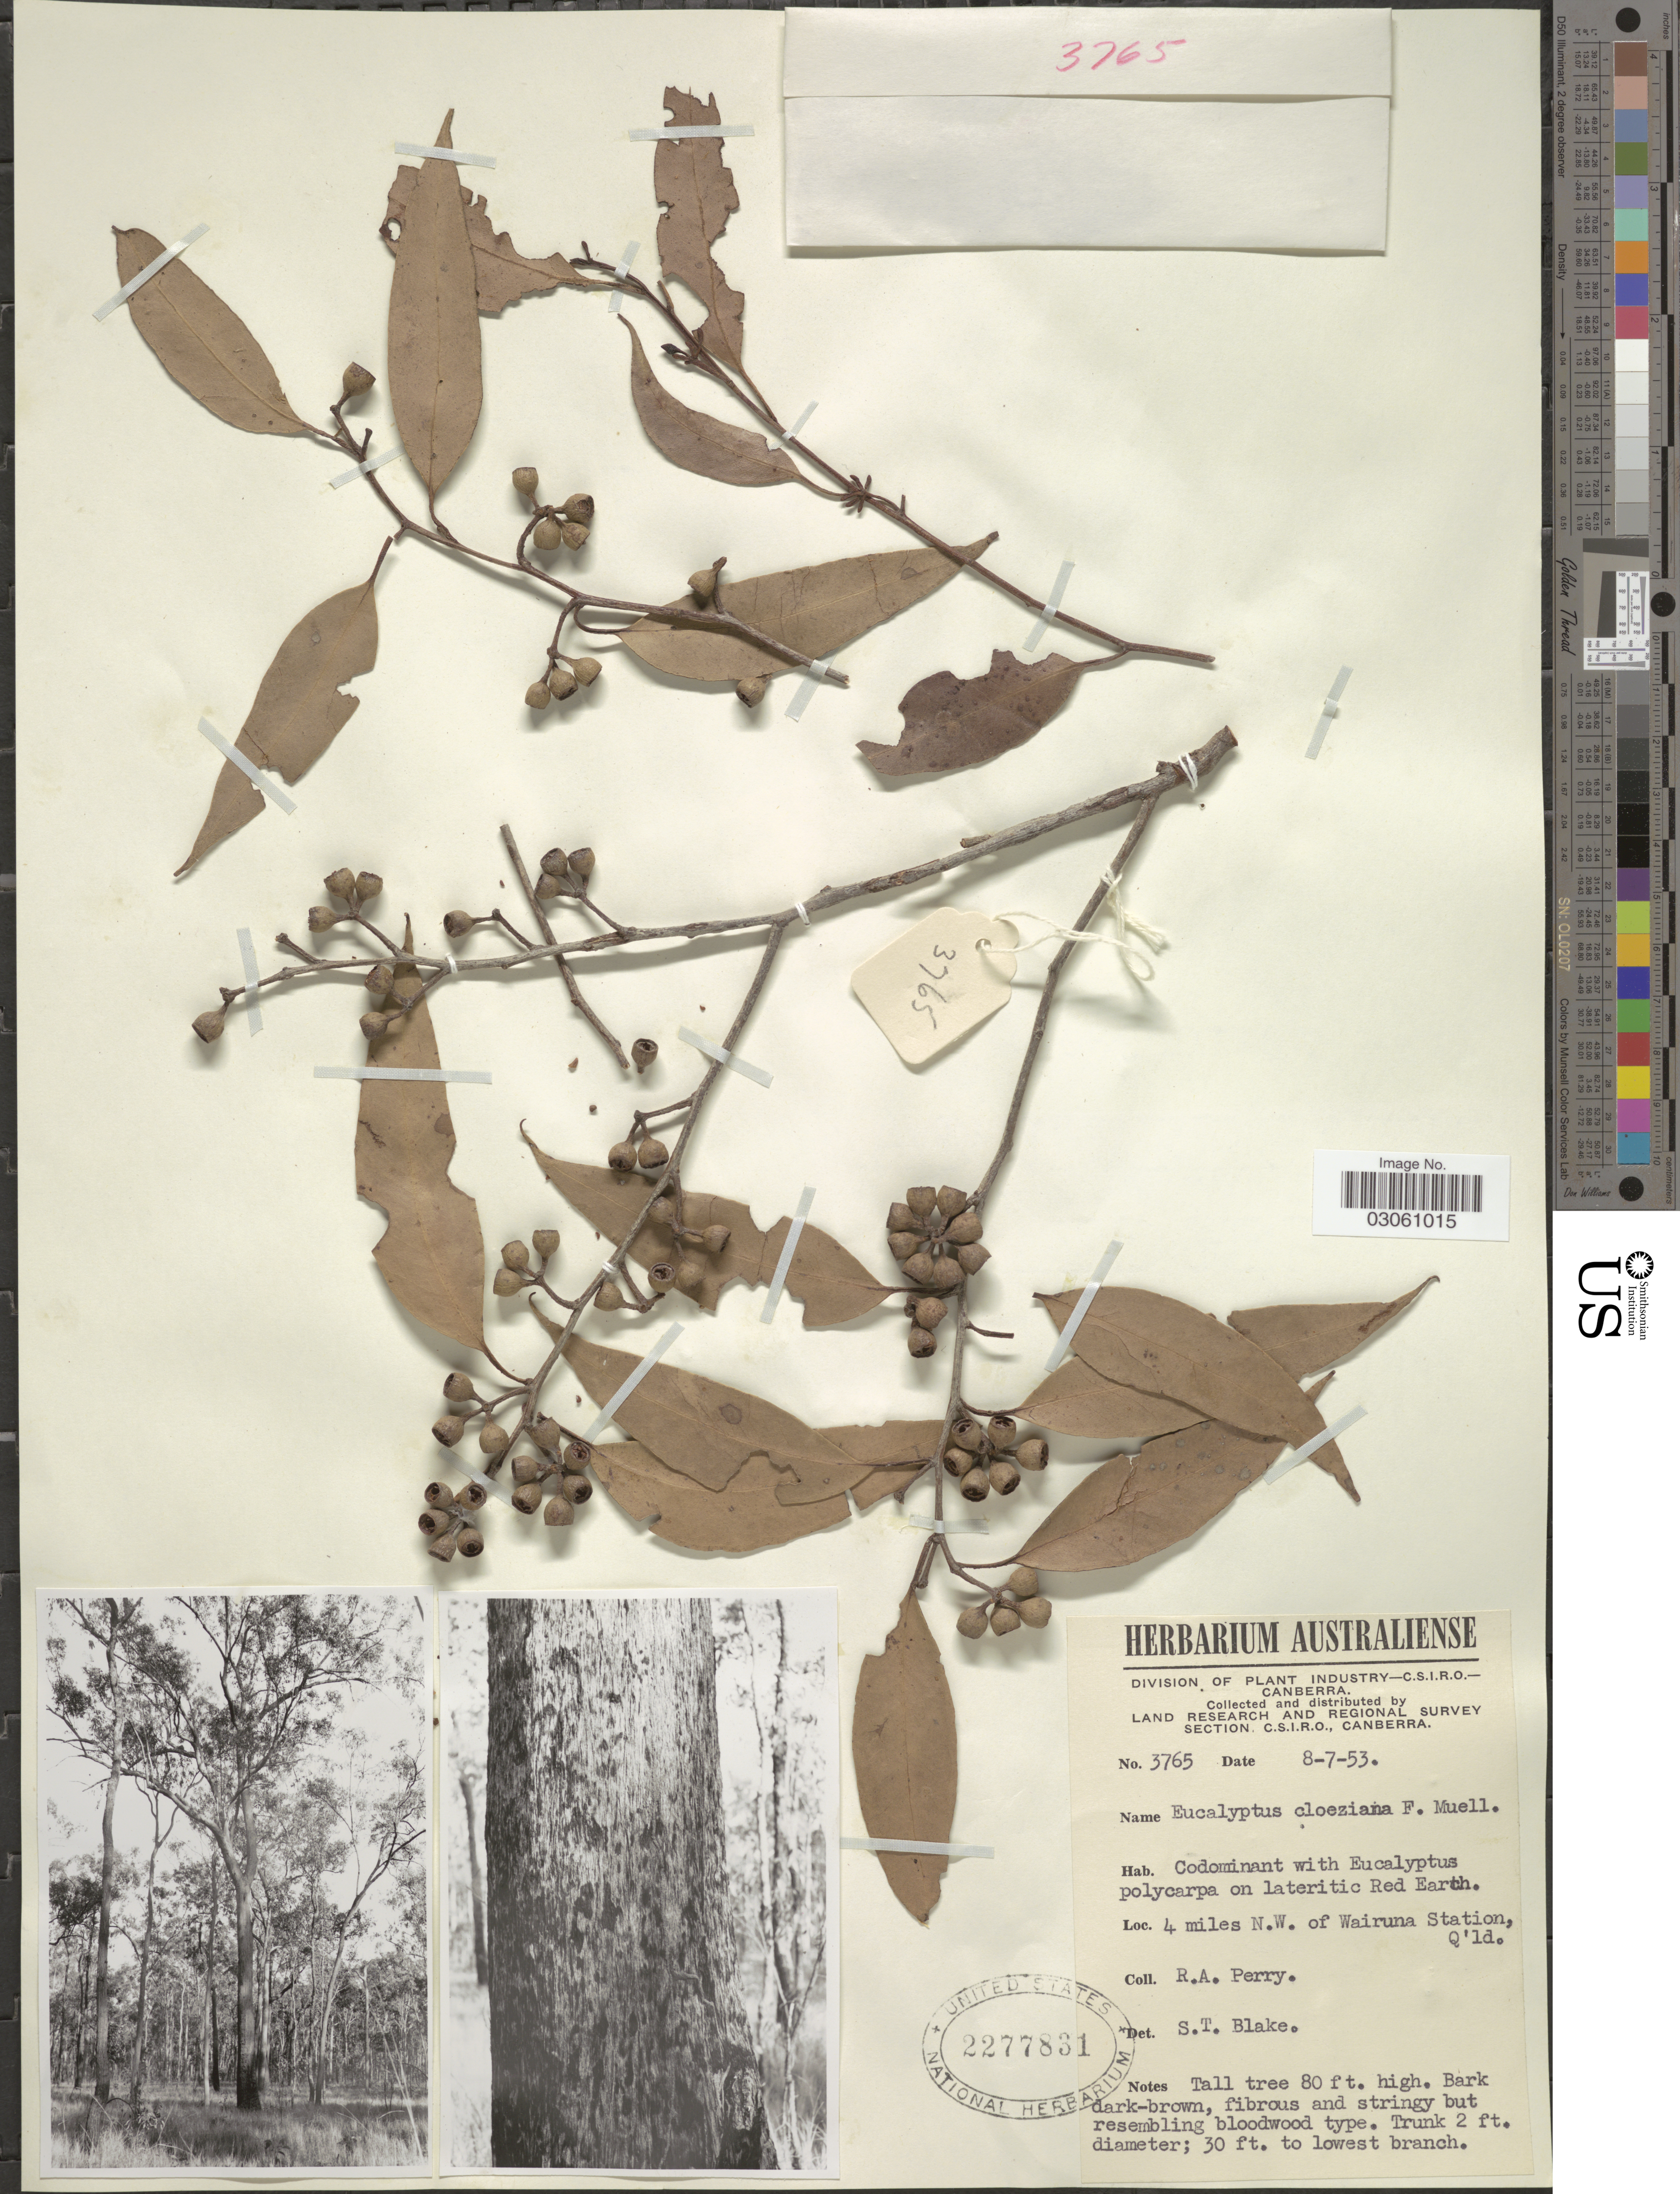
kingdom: Plantae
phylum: Tracheophyta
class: Magnoliopsida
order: Myrtales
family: Myrtaceae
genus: Eucalyptus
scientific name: Eucalyptus cloeziana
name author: F. Muell.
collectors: Perry, R. A.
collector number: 3765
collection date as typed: Transcribed d/m/y: 8/7/53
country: Australia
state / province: Queensland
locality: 4 miles N.W. of Wairuna Station.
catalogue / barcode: US 2277831